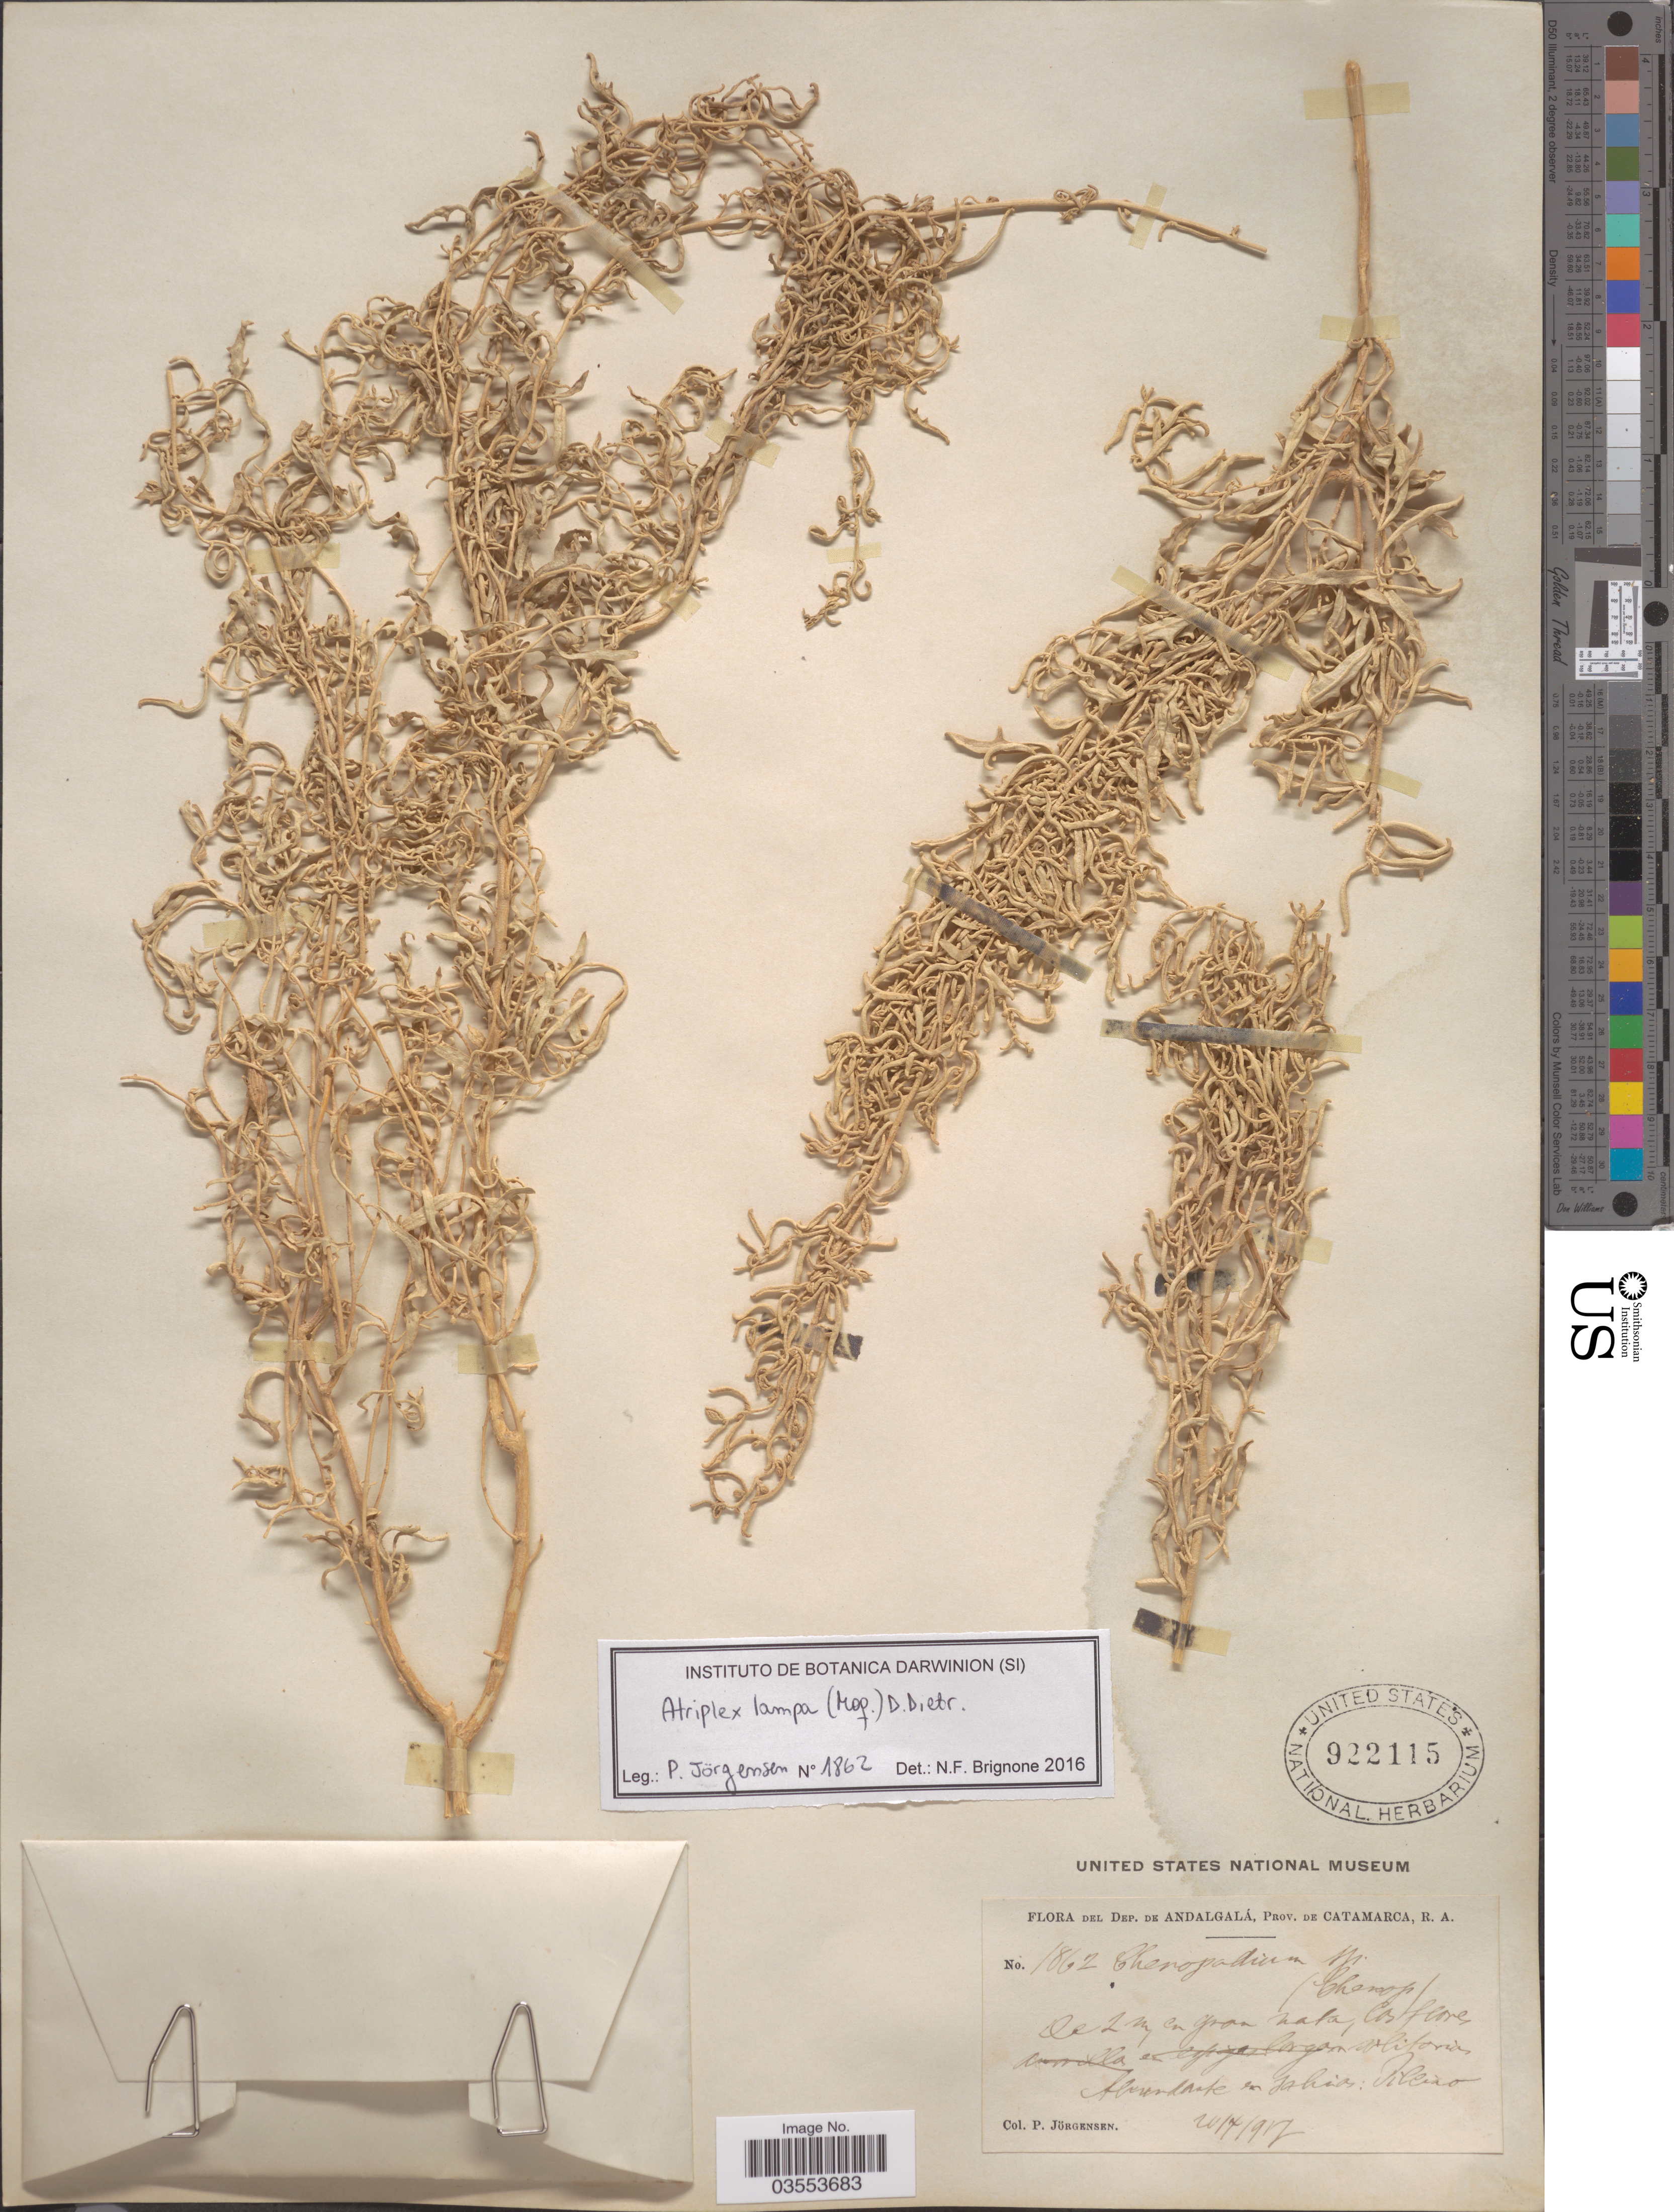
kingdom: Plantae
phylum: Tracheophyta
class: Magnoliopsida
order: Caryophyllales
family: Amaranthaceae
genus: Atriplex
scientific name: Atriplex sp.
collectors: P. Jörgensen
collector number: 1862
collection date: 1917-07-20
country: Argentina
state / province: Catamarca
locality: Dep. de Andalgalá. Abundante en salinas: Pilciao.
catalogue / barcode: US 922115